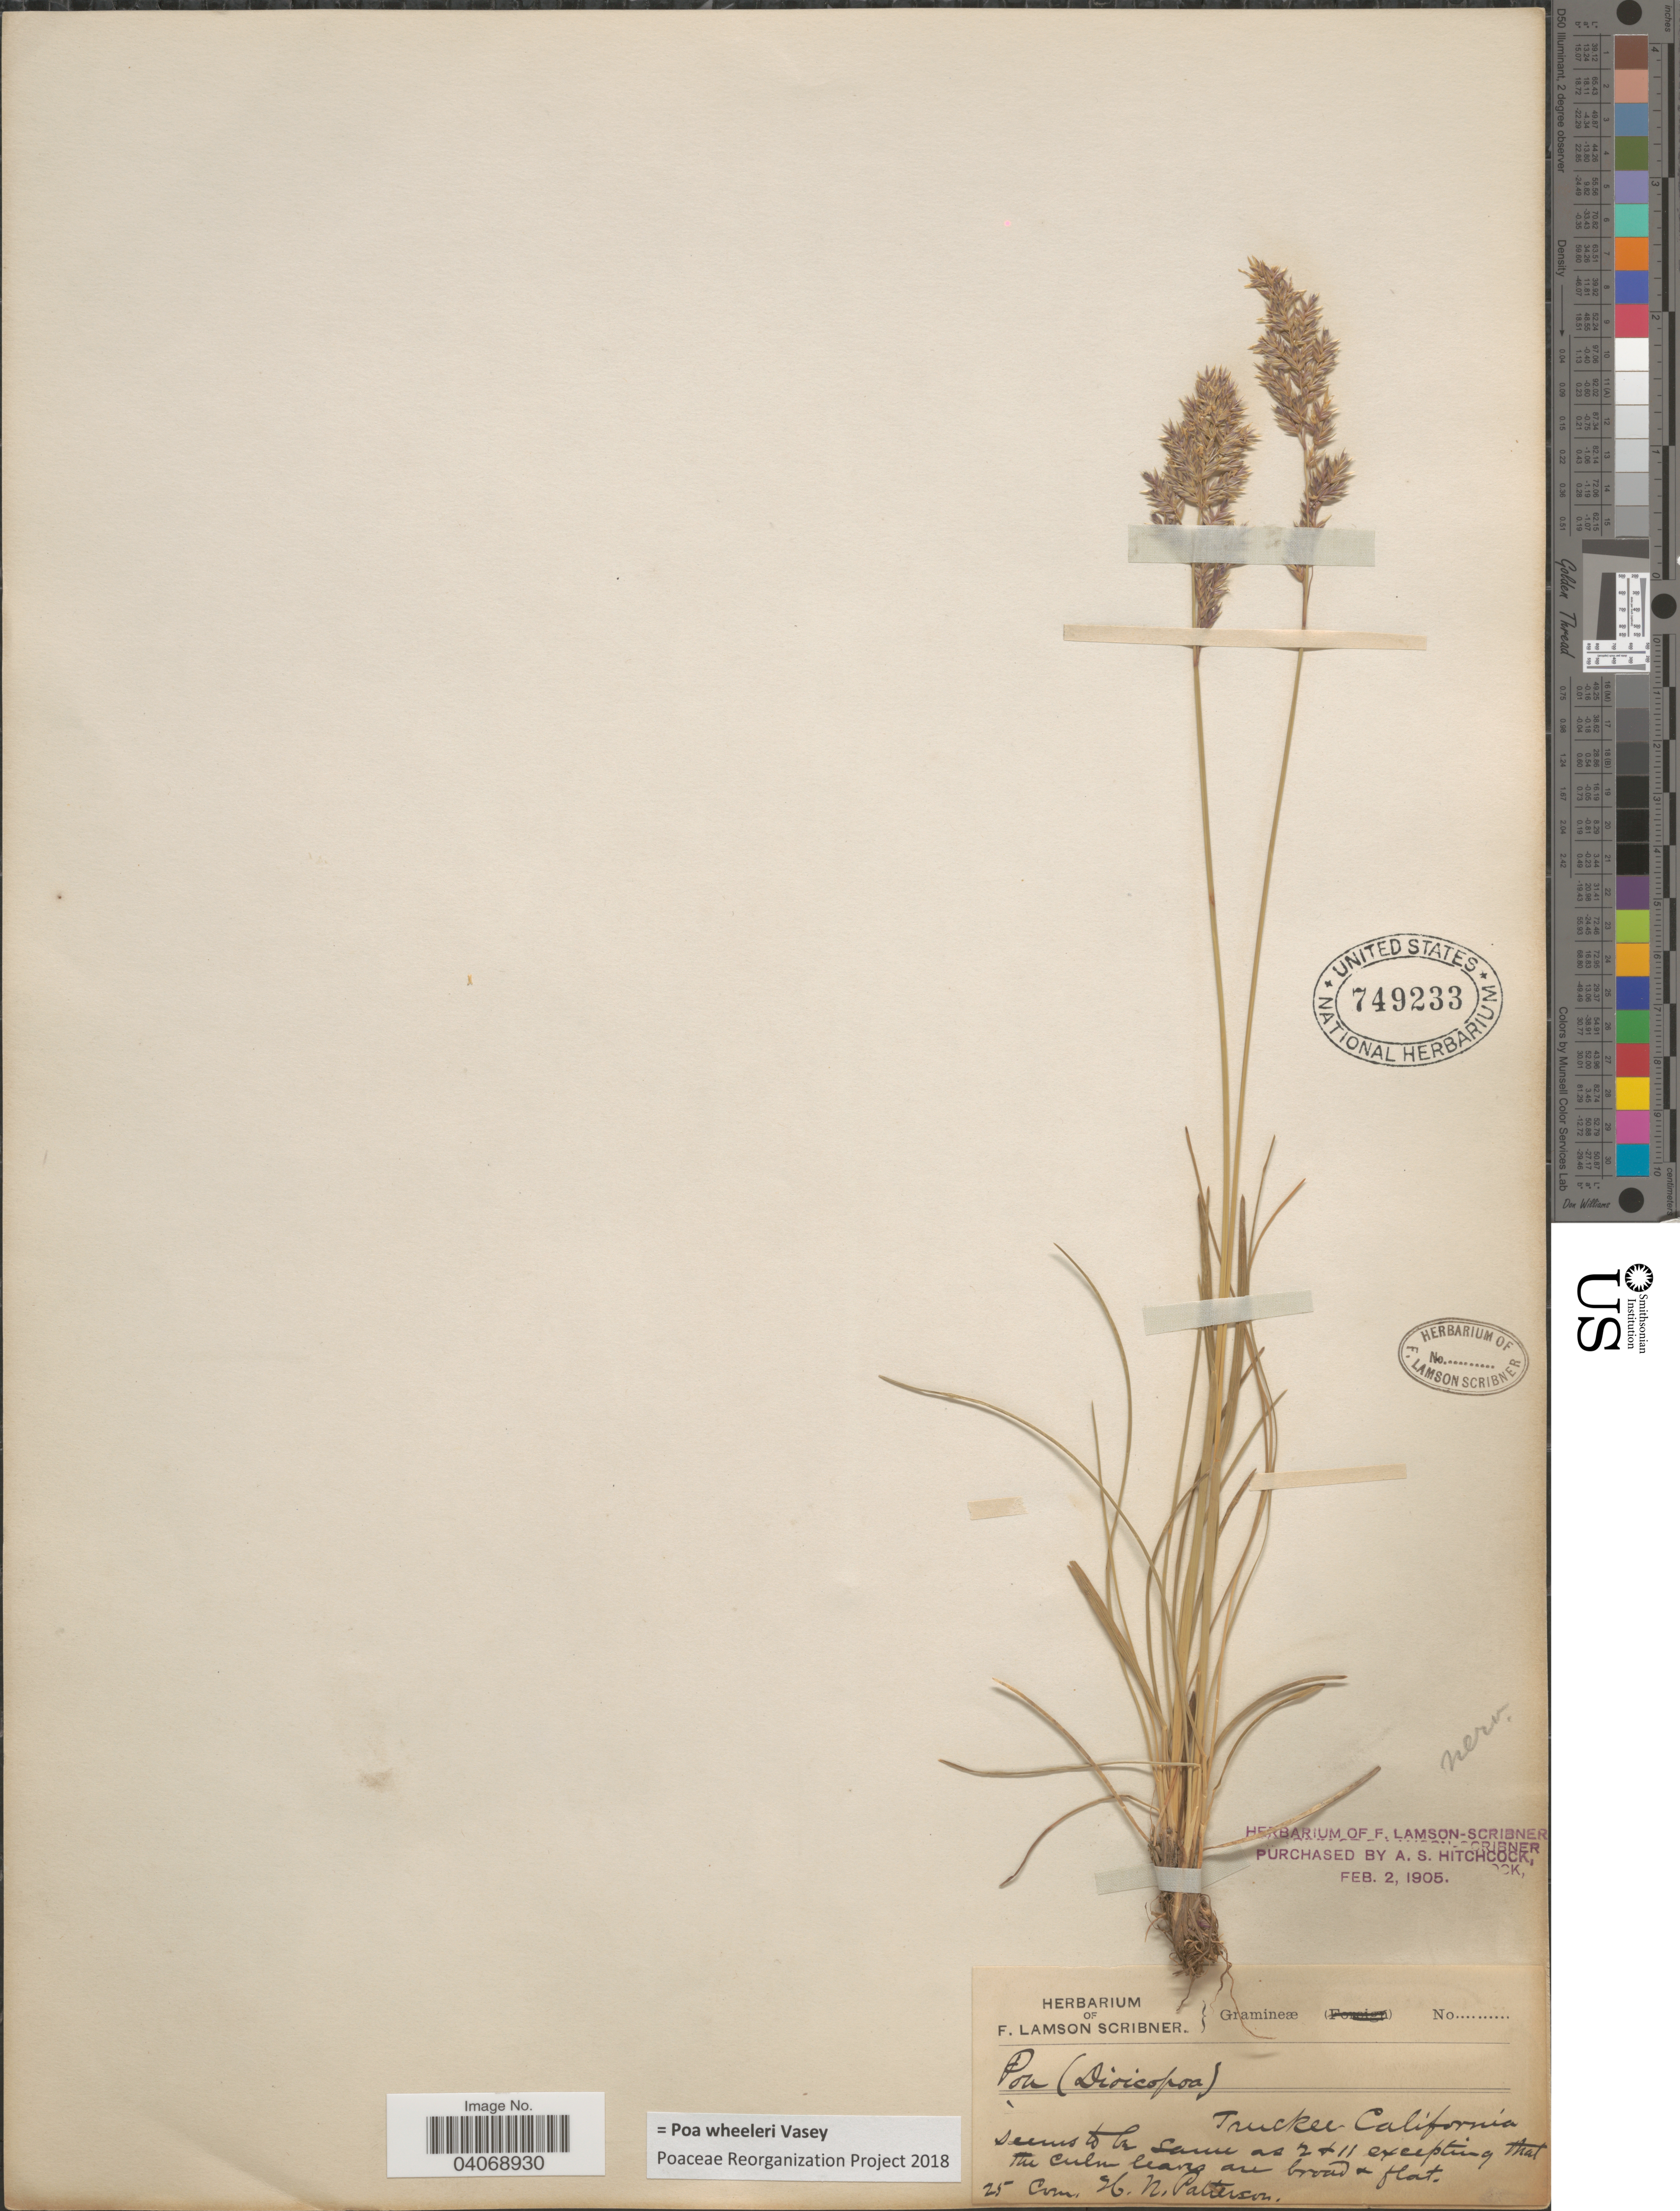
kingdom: Plantae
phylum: Tracheophyta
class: Liliopsida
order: Poales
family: Poaceae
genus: Poa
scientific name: Poa wheeleri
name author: Vasey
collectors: ex herb. F. Lamson Scribner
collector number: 25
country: United States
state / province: California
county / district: Nevada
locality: Truckee.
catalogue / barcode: US 749233